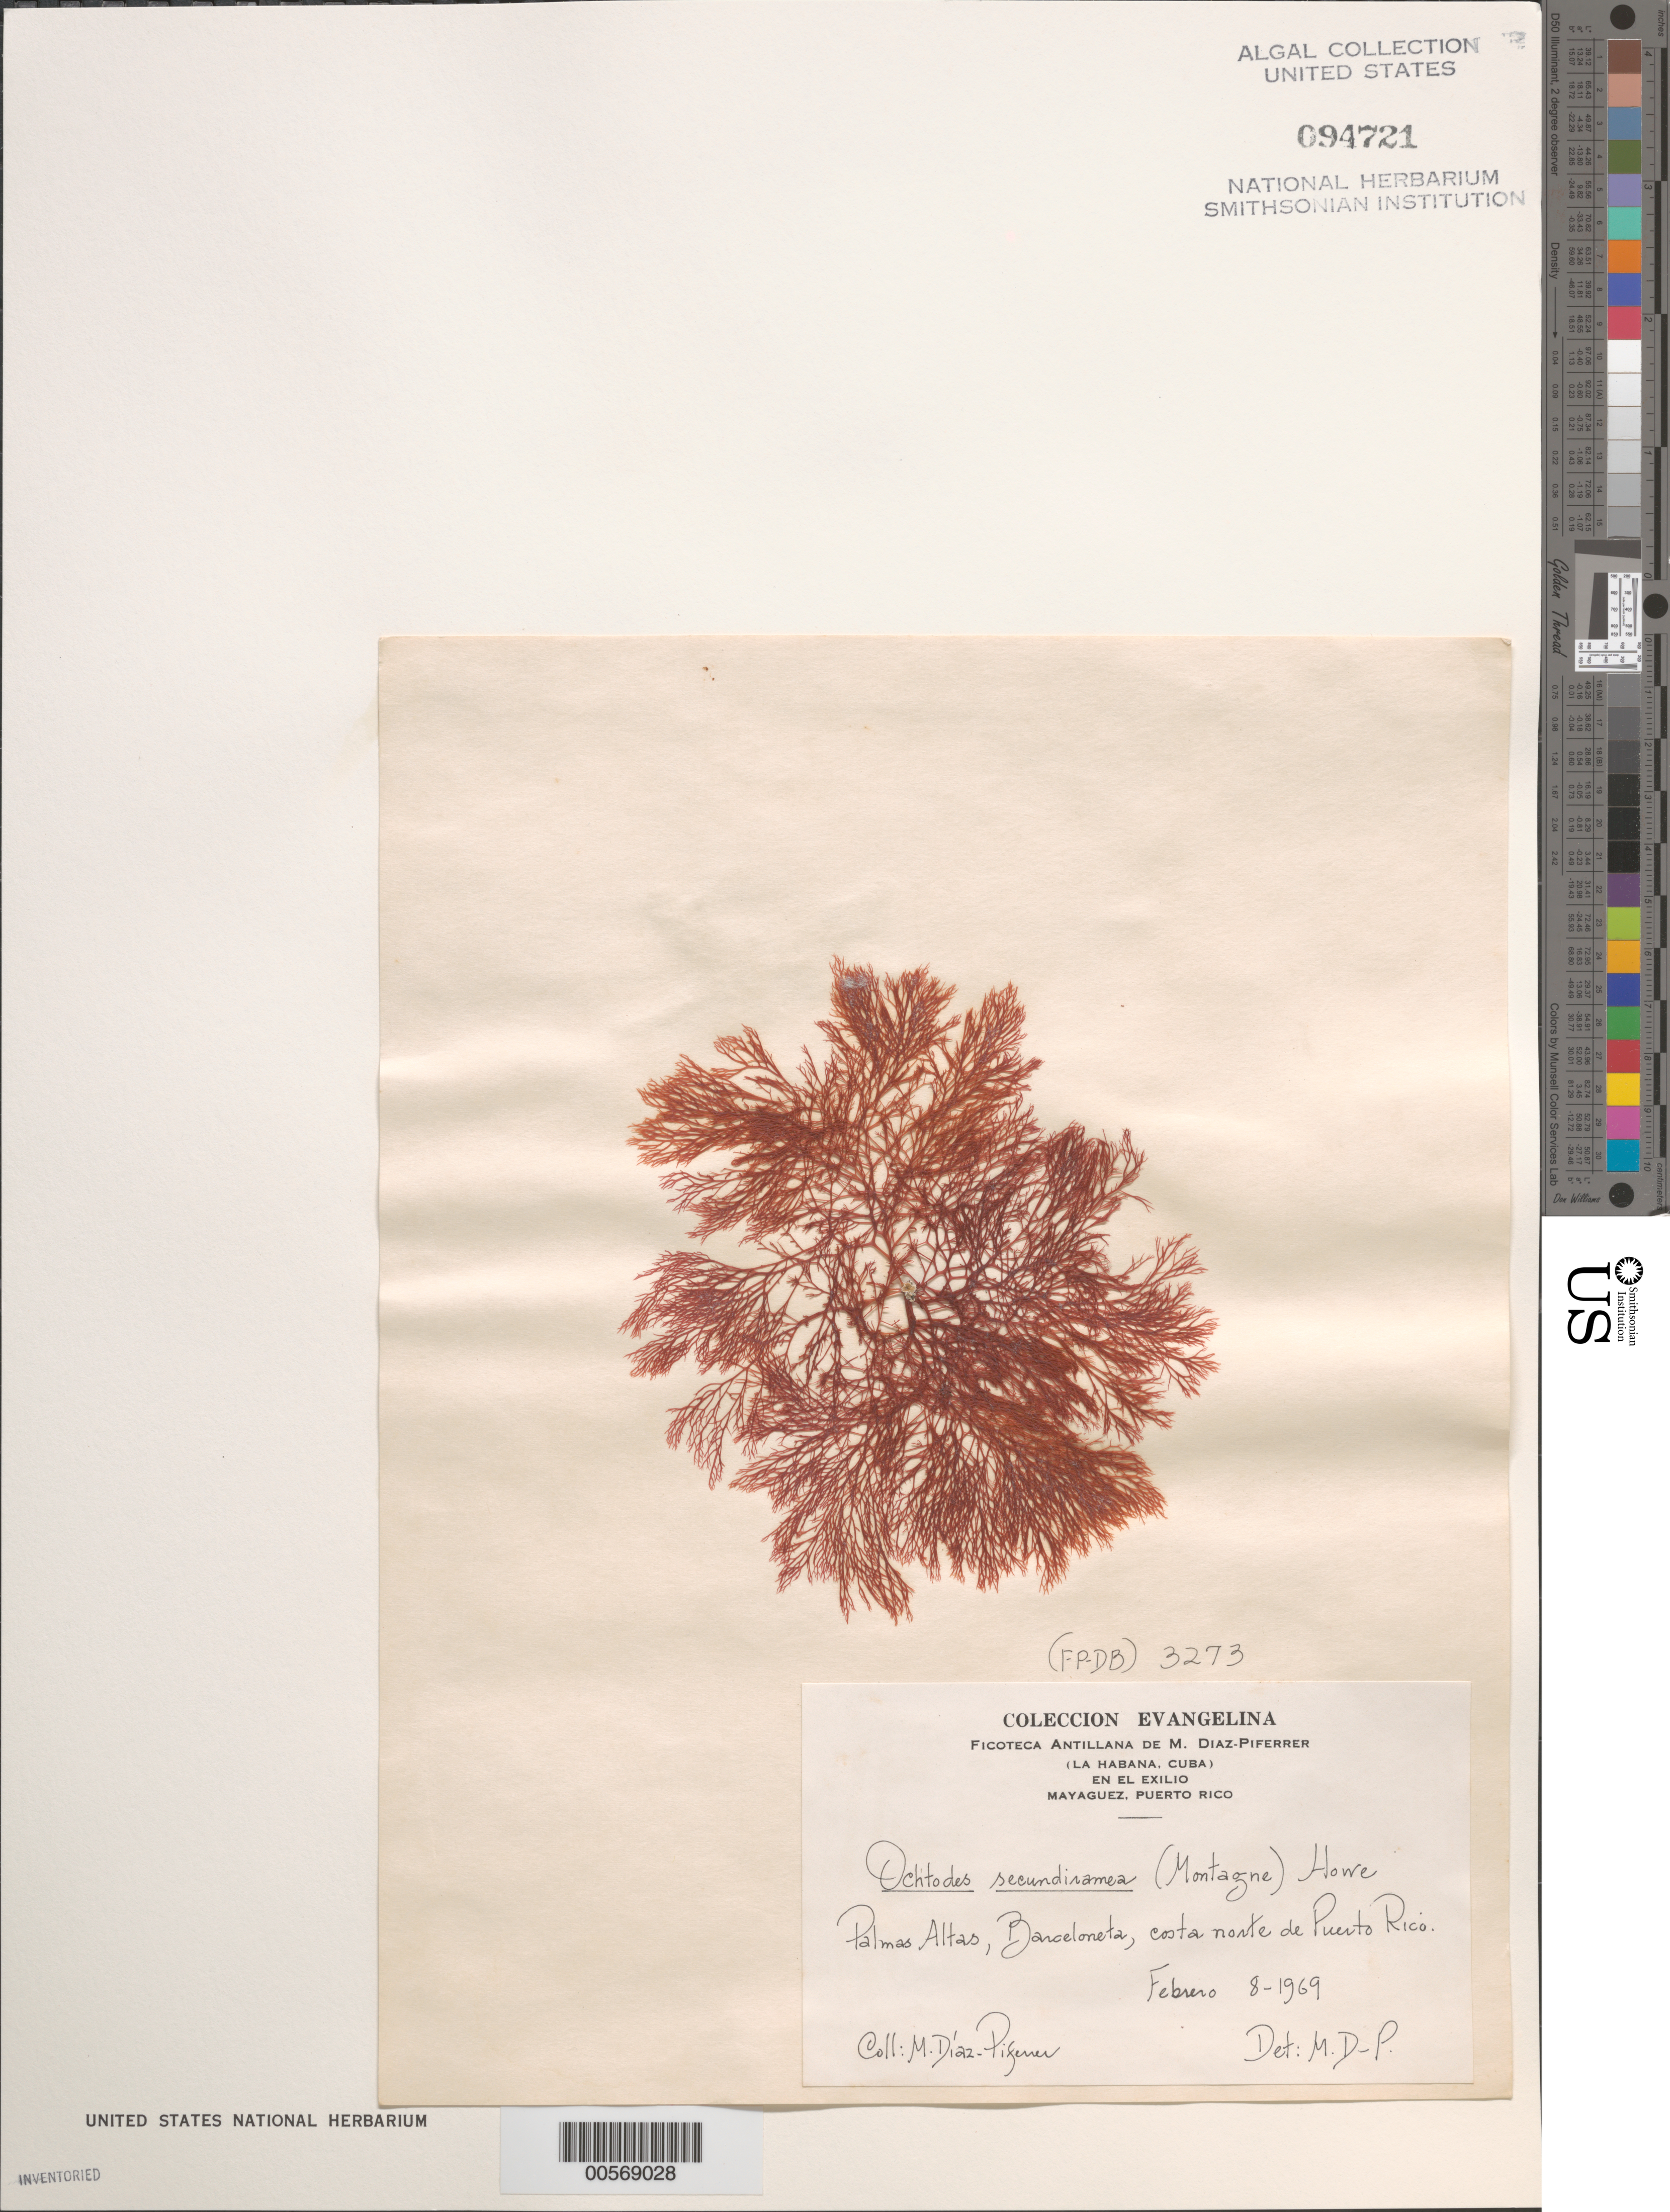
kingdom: Plantae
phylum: Rhodophyta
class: Florideophyceae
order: Gigartinales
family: Rhizophyllidaceae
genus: Ochtodes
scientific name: Ochtodes secundiramea, ined.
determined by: Diaz-Piferrer, M.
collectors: M. Diaz-Piferrer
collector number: (fp-db) 3273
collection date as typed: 08 Feb 1969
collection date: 1969-02-08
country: Puerto Rico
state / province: Barceloneta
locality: Palmas Altas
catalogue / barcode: US 94721